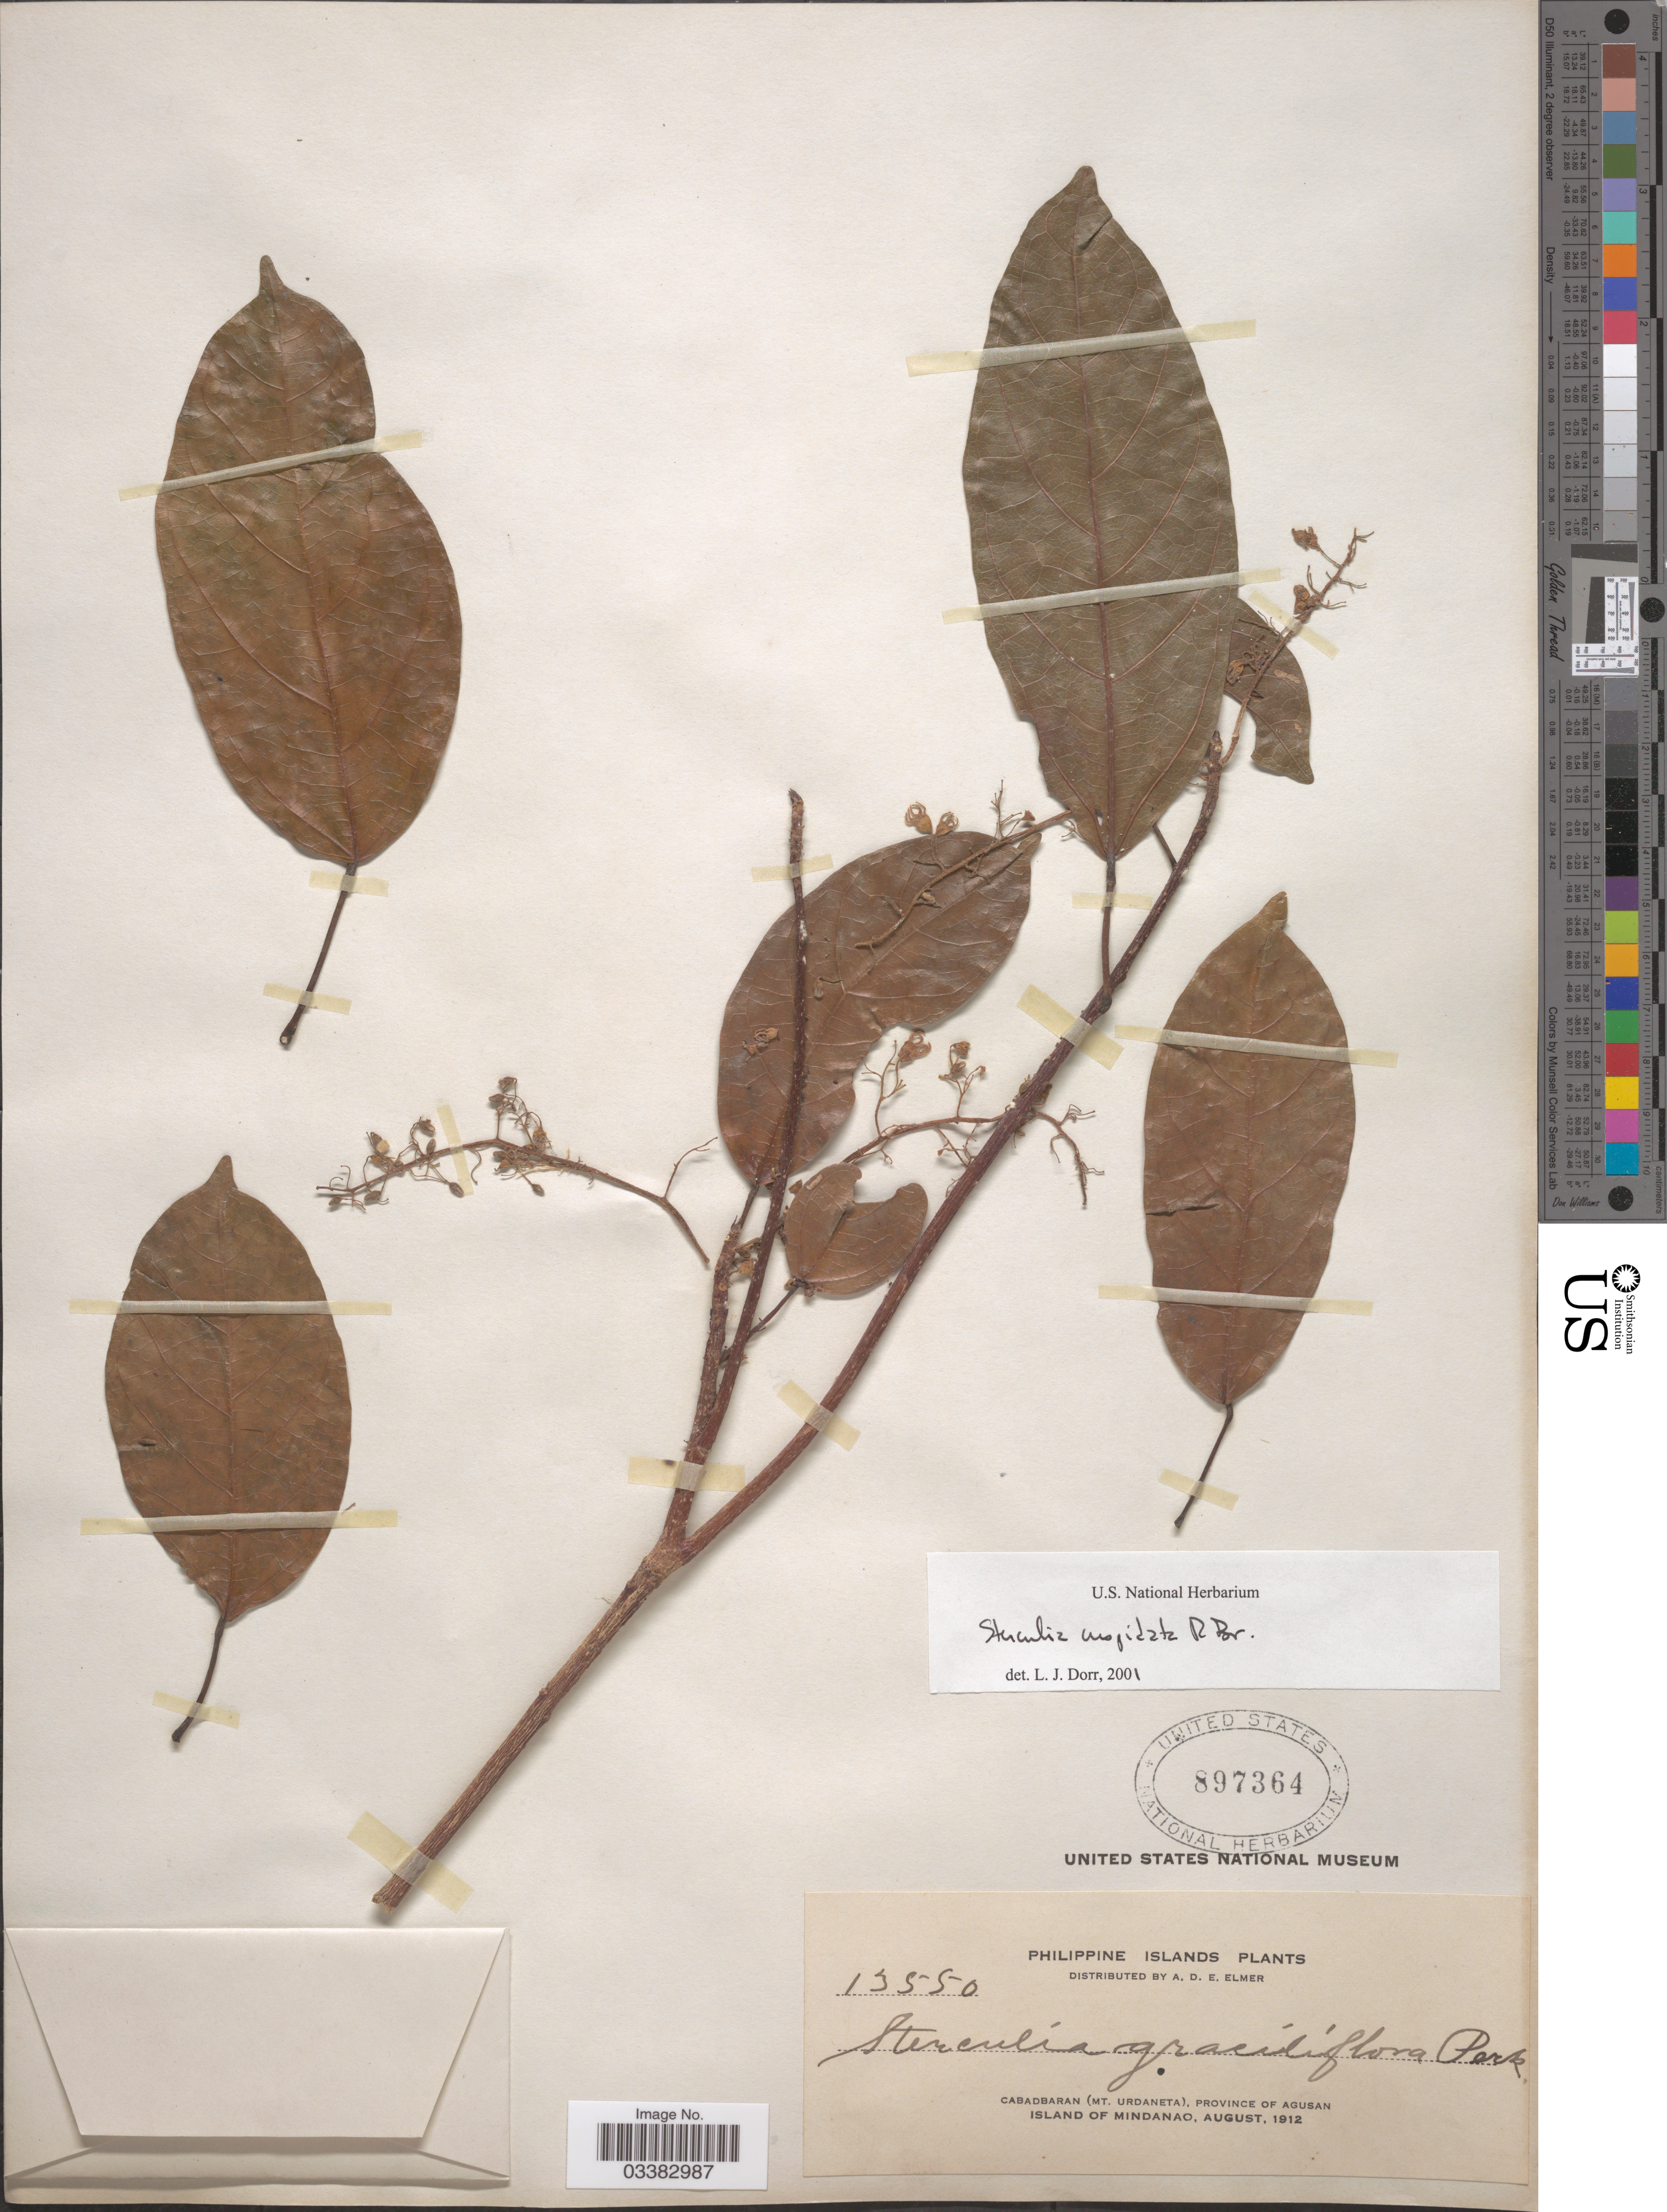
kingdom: Plantae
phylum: Tracheophyta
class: Magnoliopsida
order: Malvales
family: Malvaceae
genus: Sterculia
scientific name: Sterculia cuspidata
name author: R. Br.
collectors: A. D. E. Elmer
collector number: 13550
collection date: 1912-08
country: Philippines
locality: Philippine Islands, Cabadbaran (Mt. Urdaneta), Province of Agusan, Island of Mindanao.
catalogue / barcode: US 897364